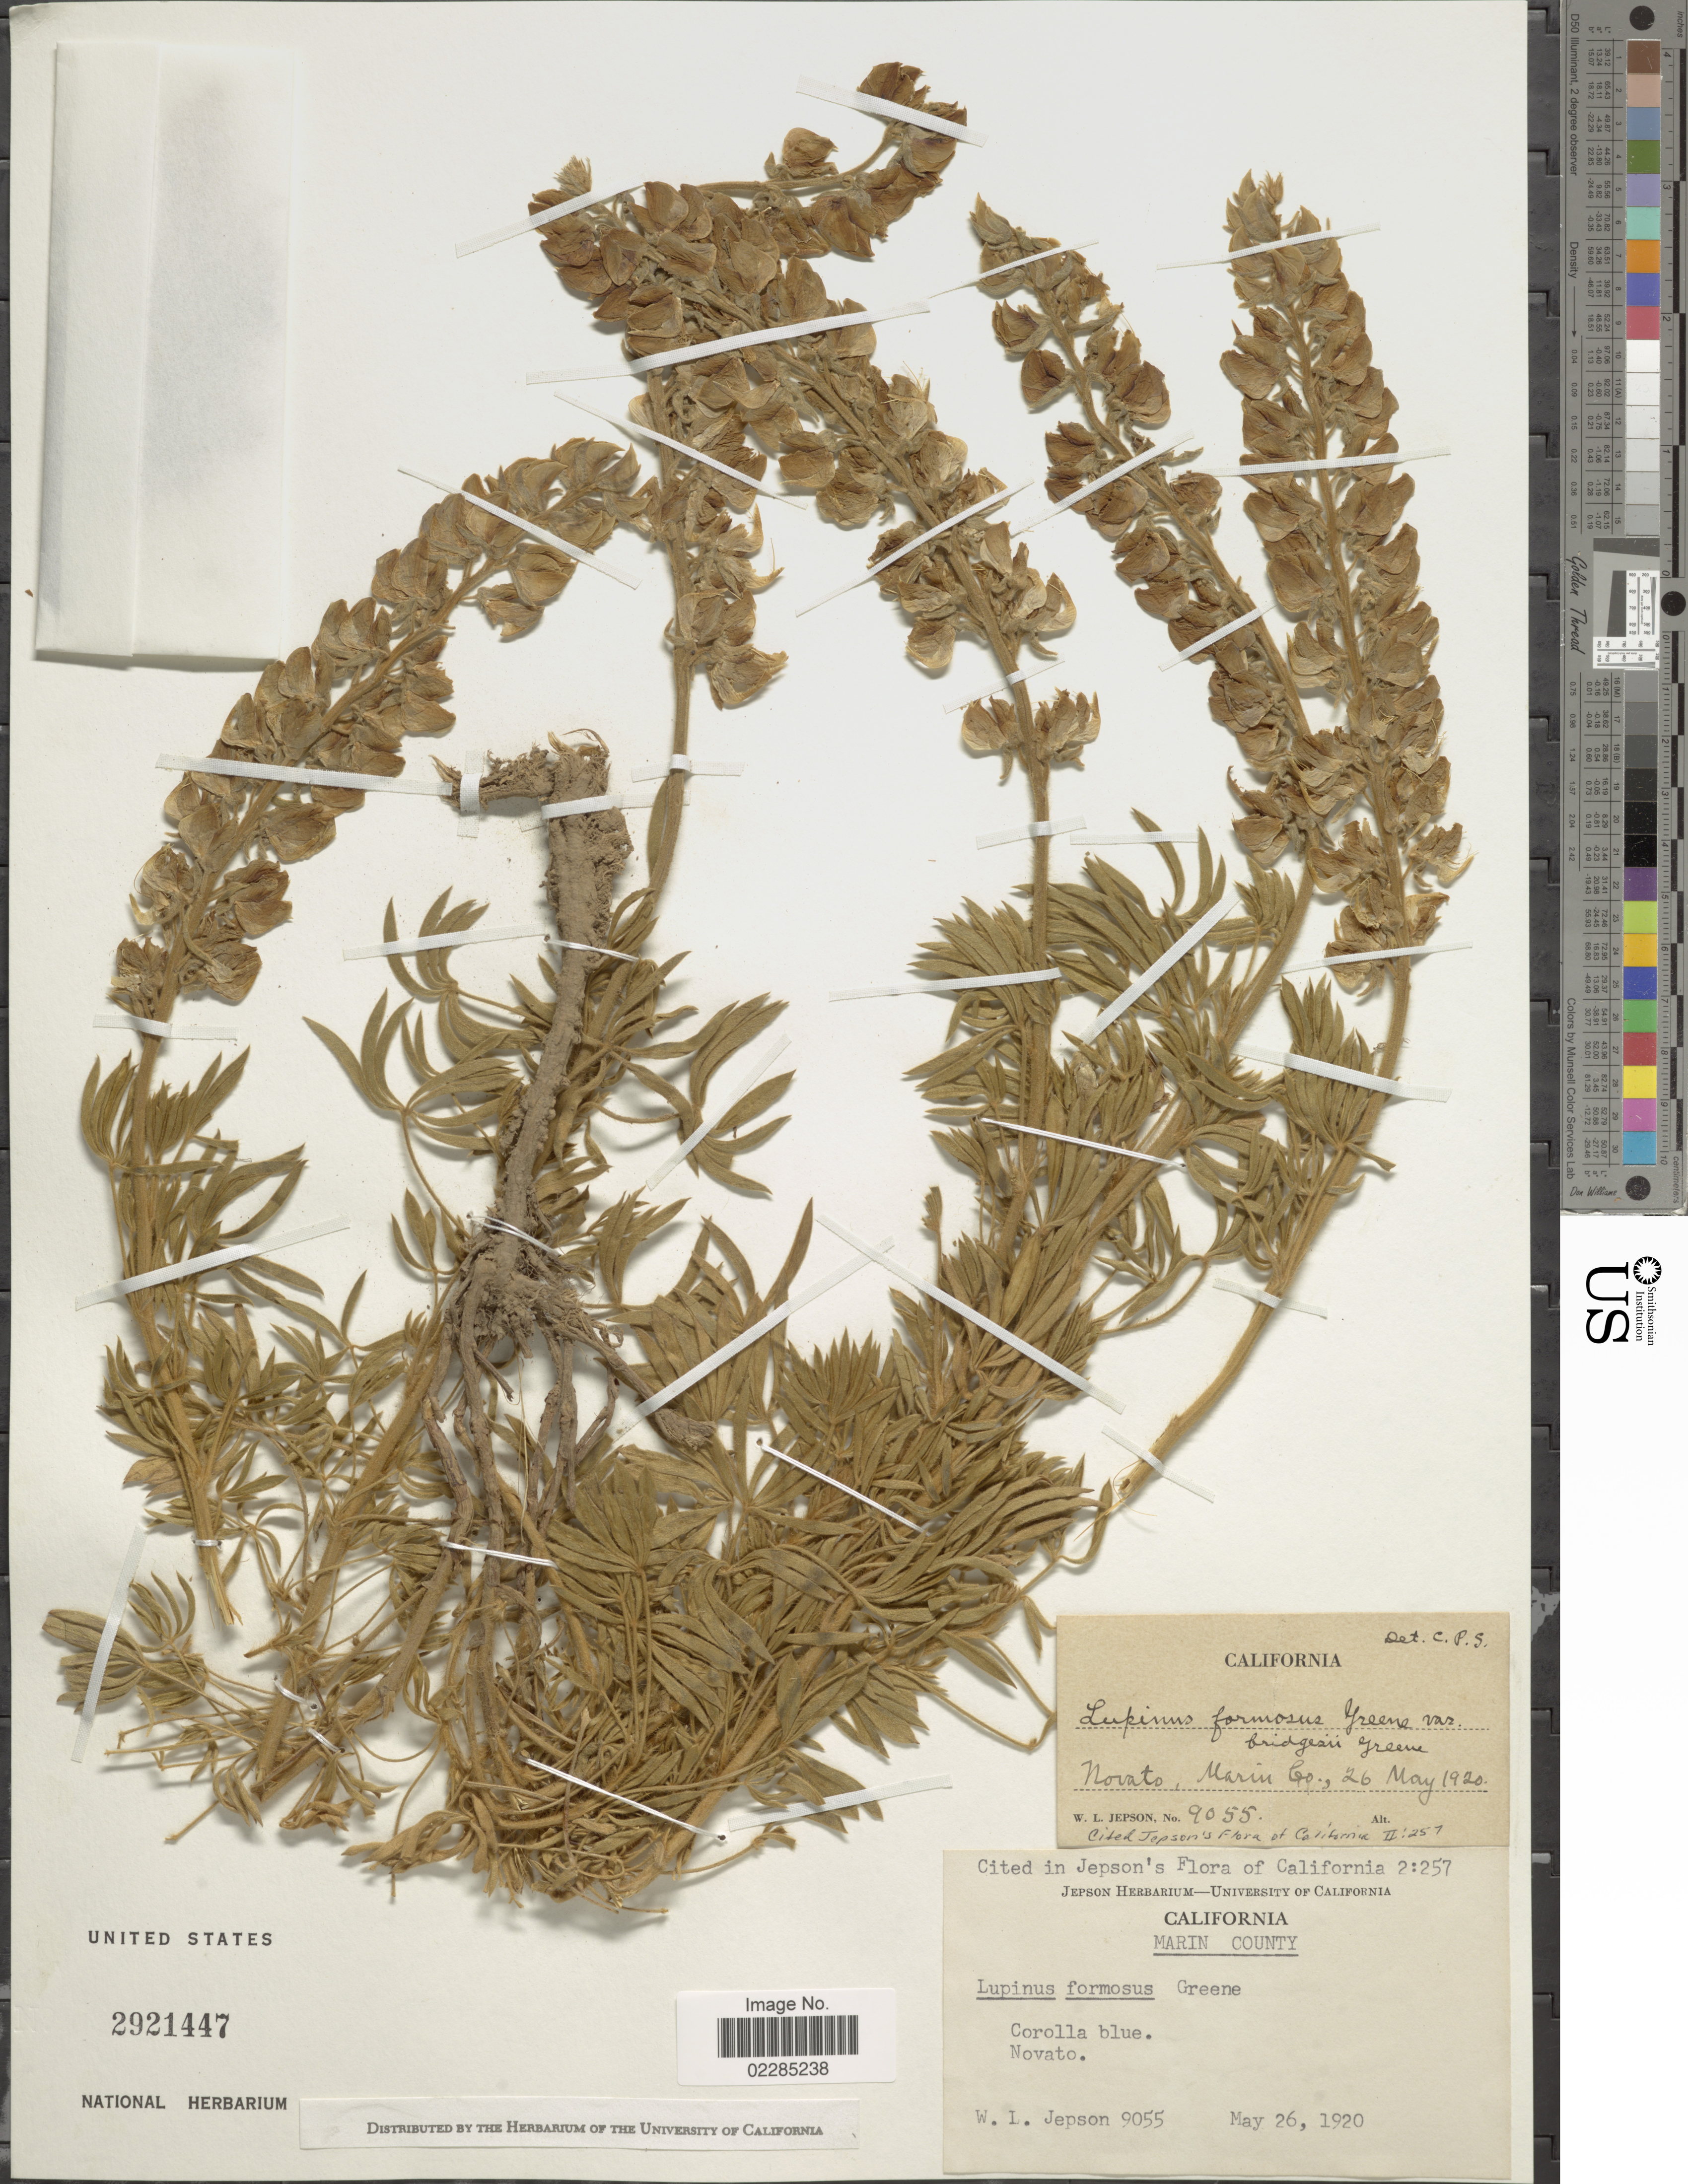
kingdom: Plantae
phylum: Tracheophyta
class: Magnoliopsida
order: Fabales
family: Fabaceae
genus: Lupinus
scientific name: Lupinus formosus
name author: Greene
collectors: W. L. Jepson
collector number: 9055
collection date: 1920-05-26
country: United States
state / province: California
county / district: Marin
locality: Novato, Marin County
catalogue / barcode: US 2921447